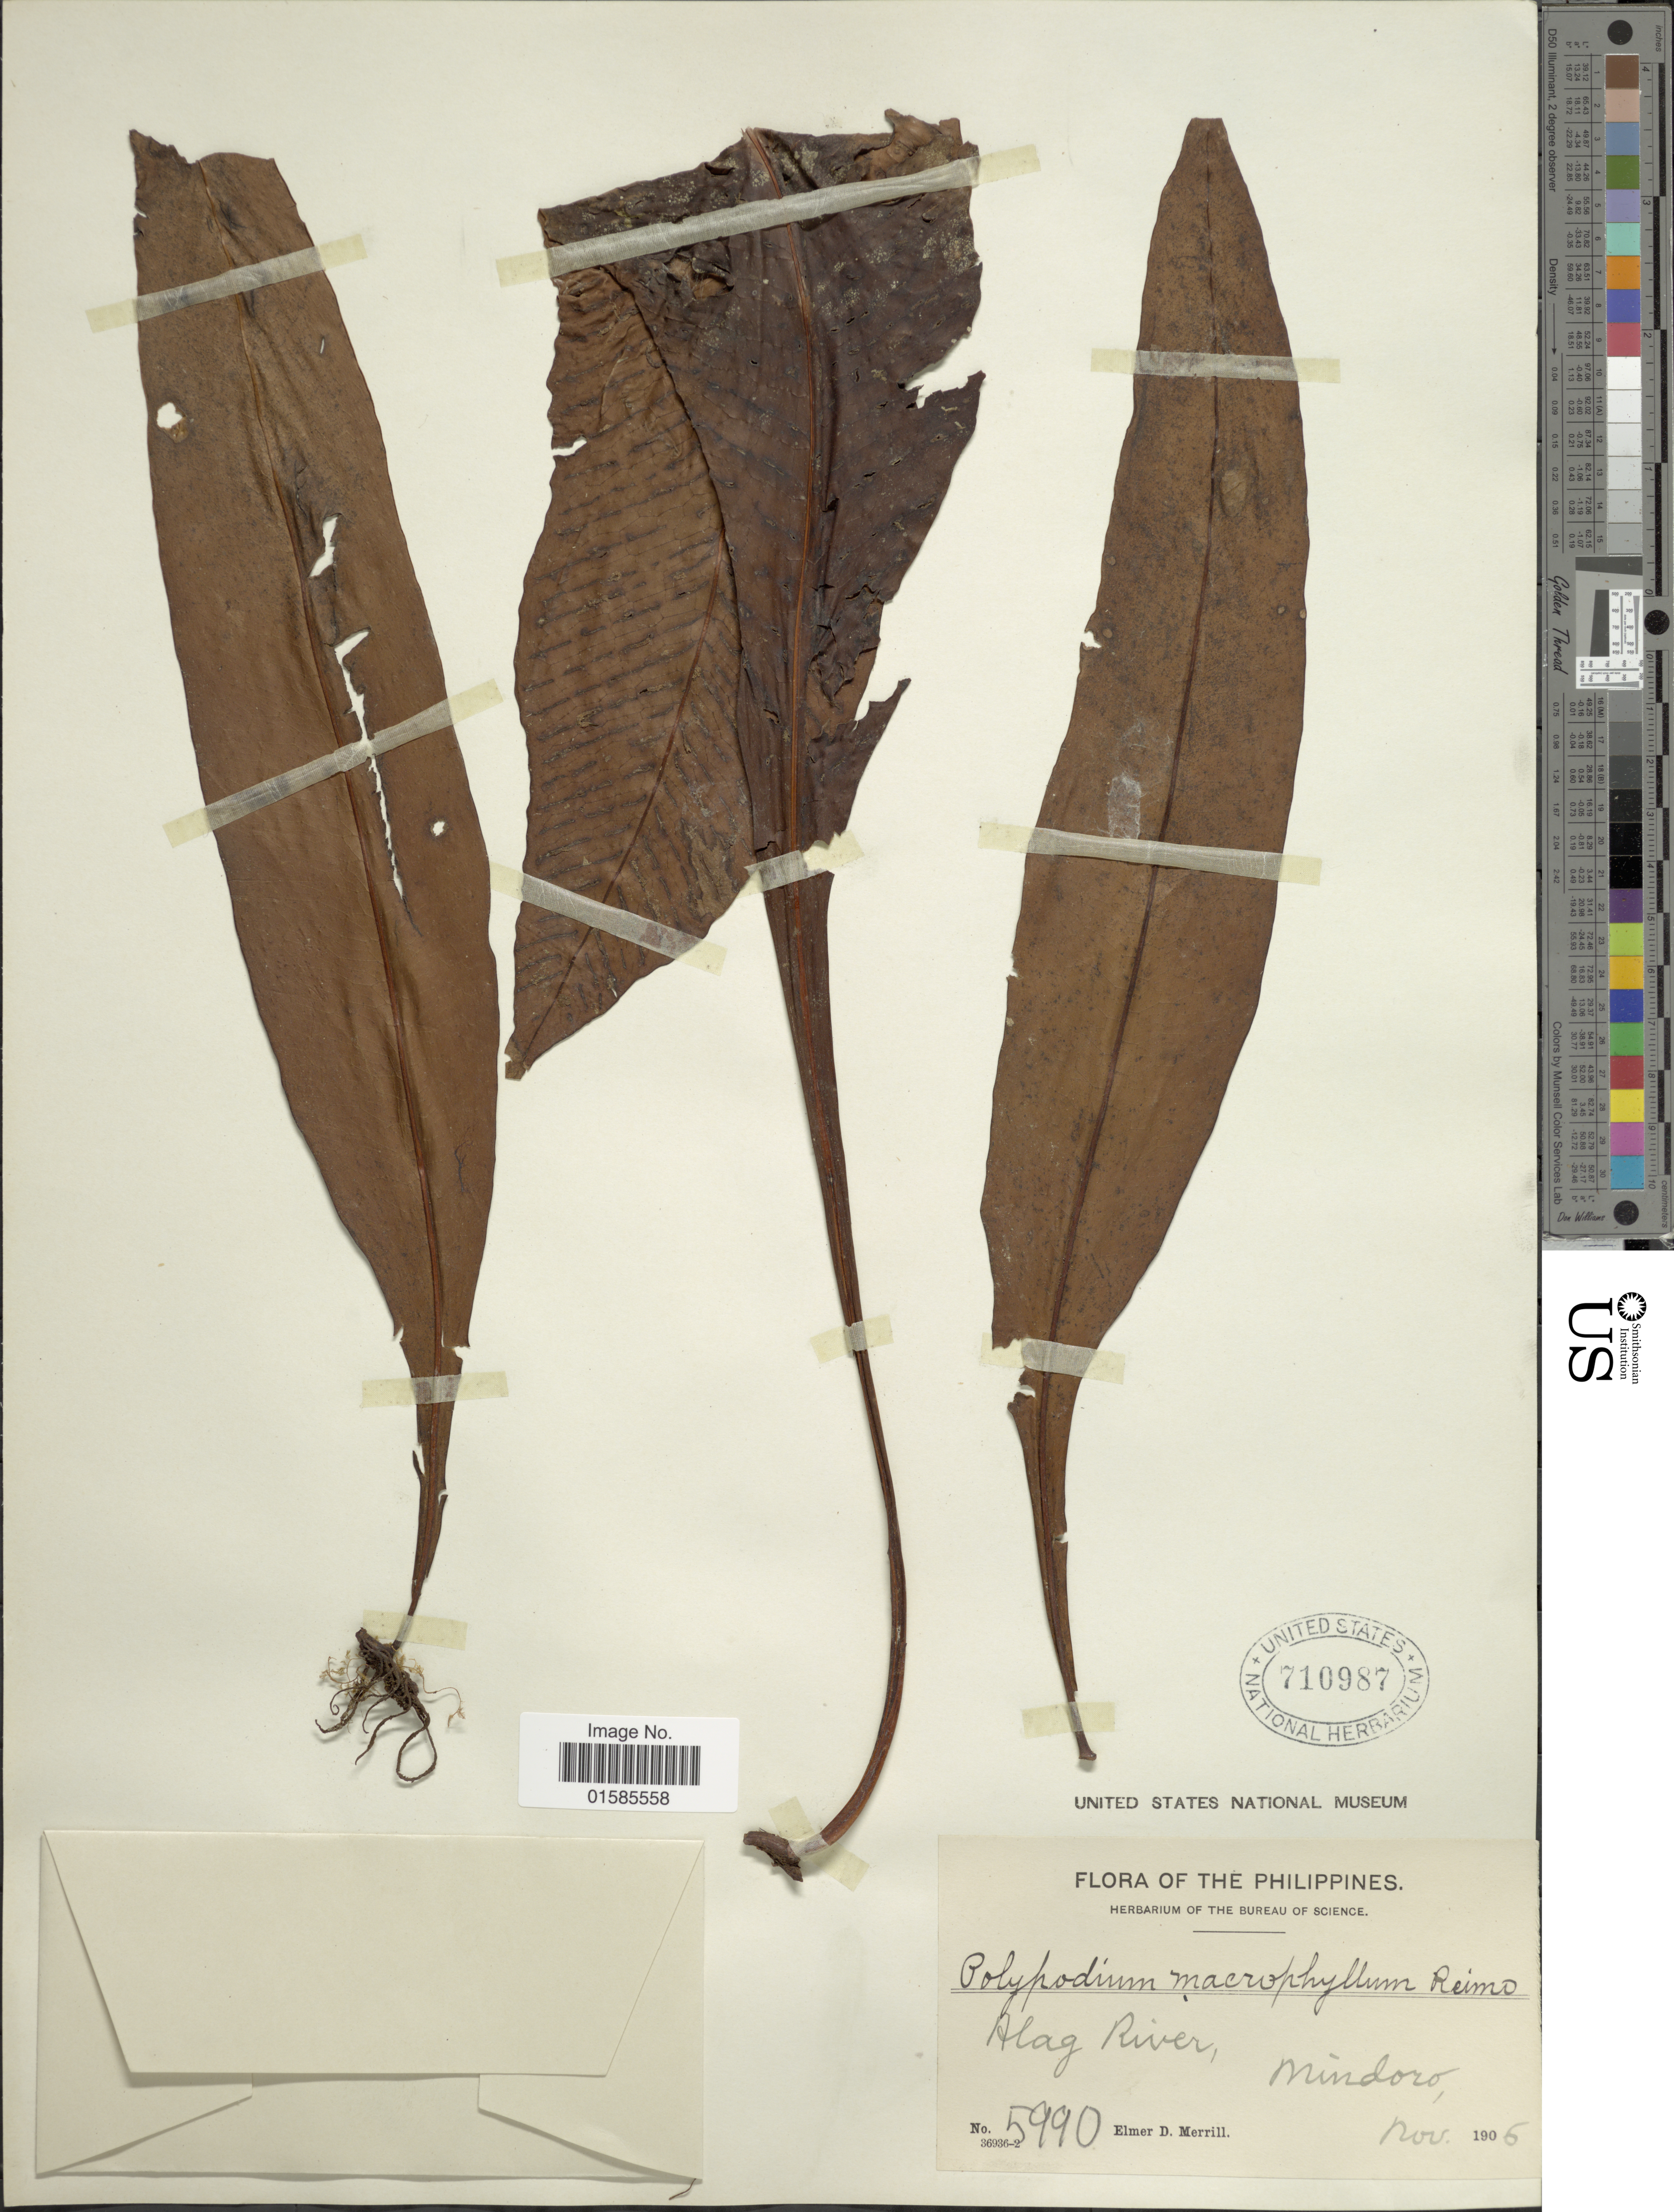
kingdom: Plantae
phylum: Tracheophyta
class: Polypodiopsida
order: Polypodiales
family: Polypodiaceae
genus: Leptochilus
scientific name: Leptochilus macrophyllus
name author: (Blume) Noot.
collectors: E. D. Merrill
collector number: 5990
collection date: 1905-11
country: Philippines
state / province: Mimaropa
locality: The Philippines, Alag River, Mindoro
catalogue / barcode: US 710987